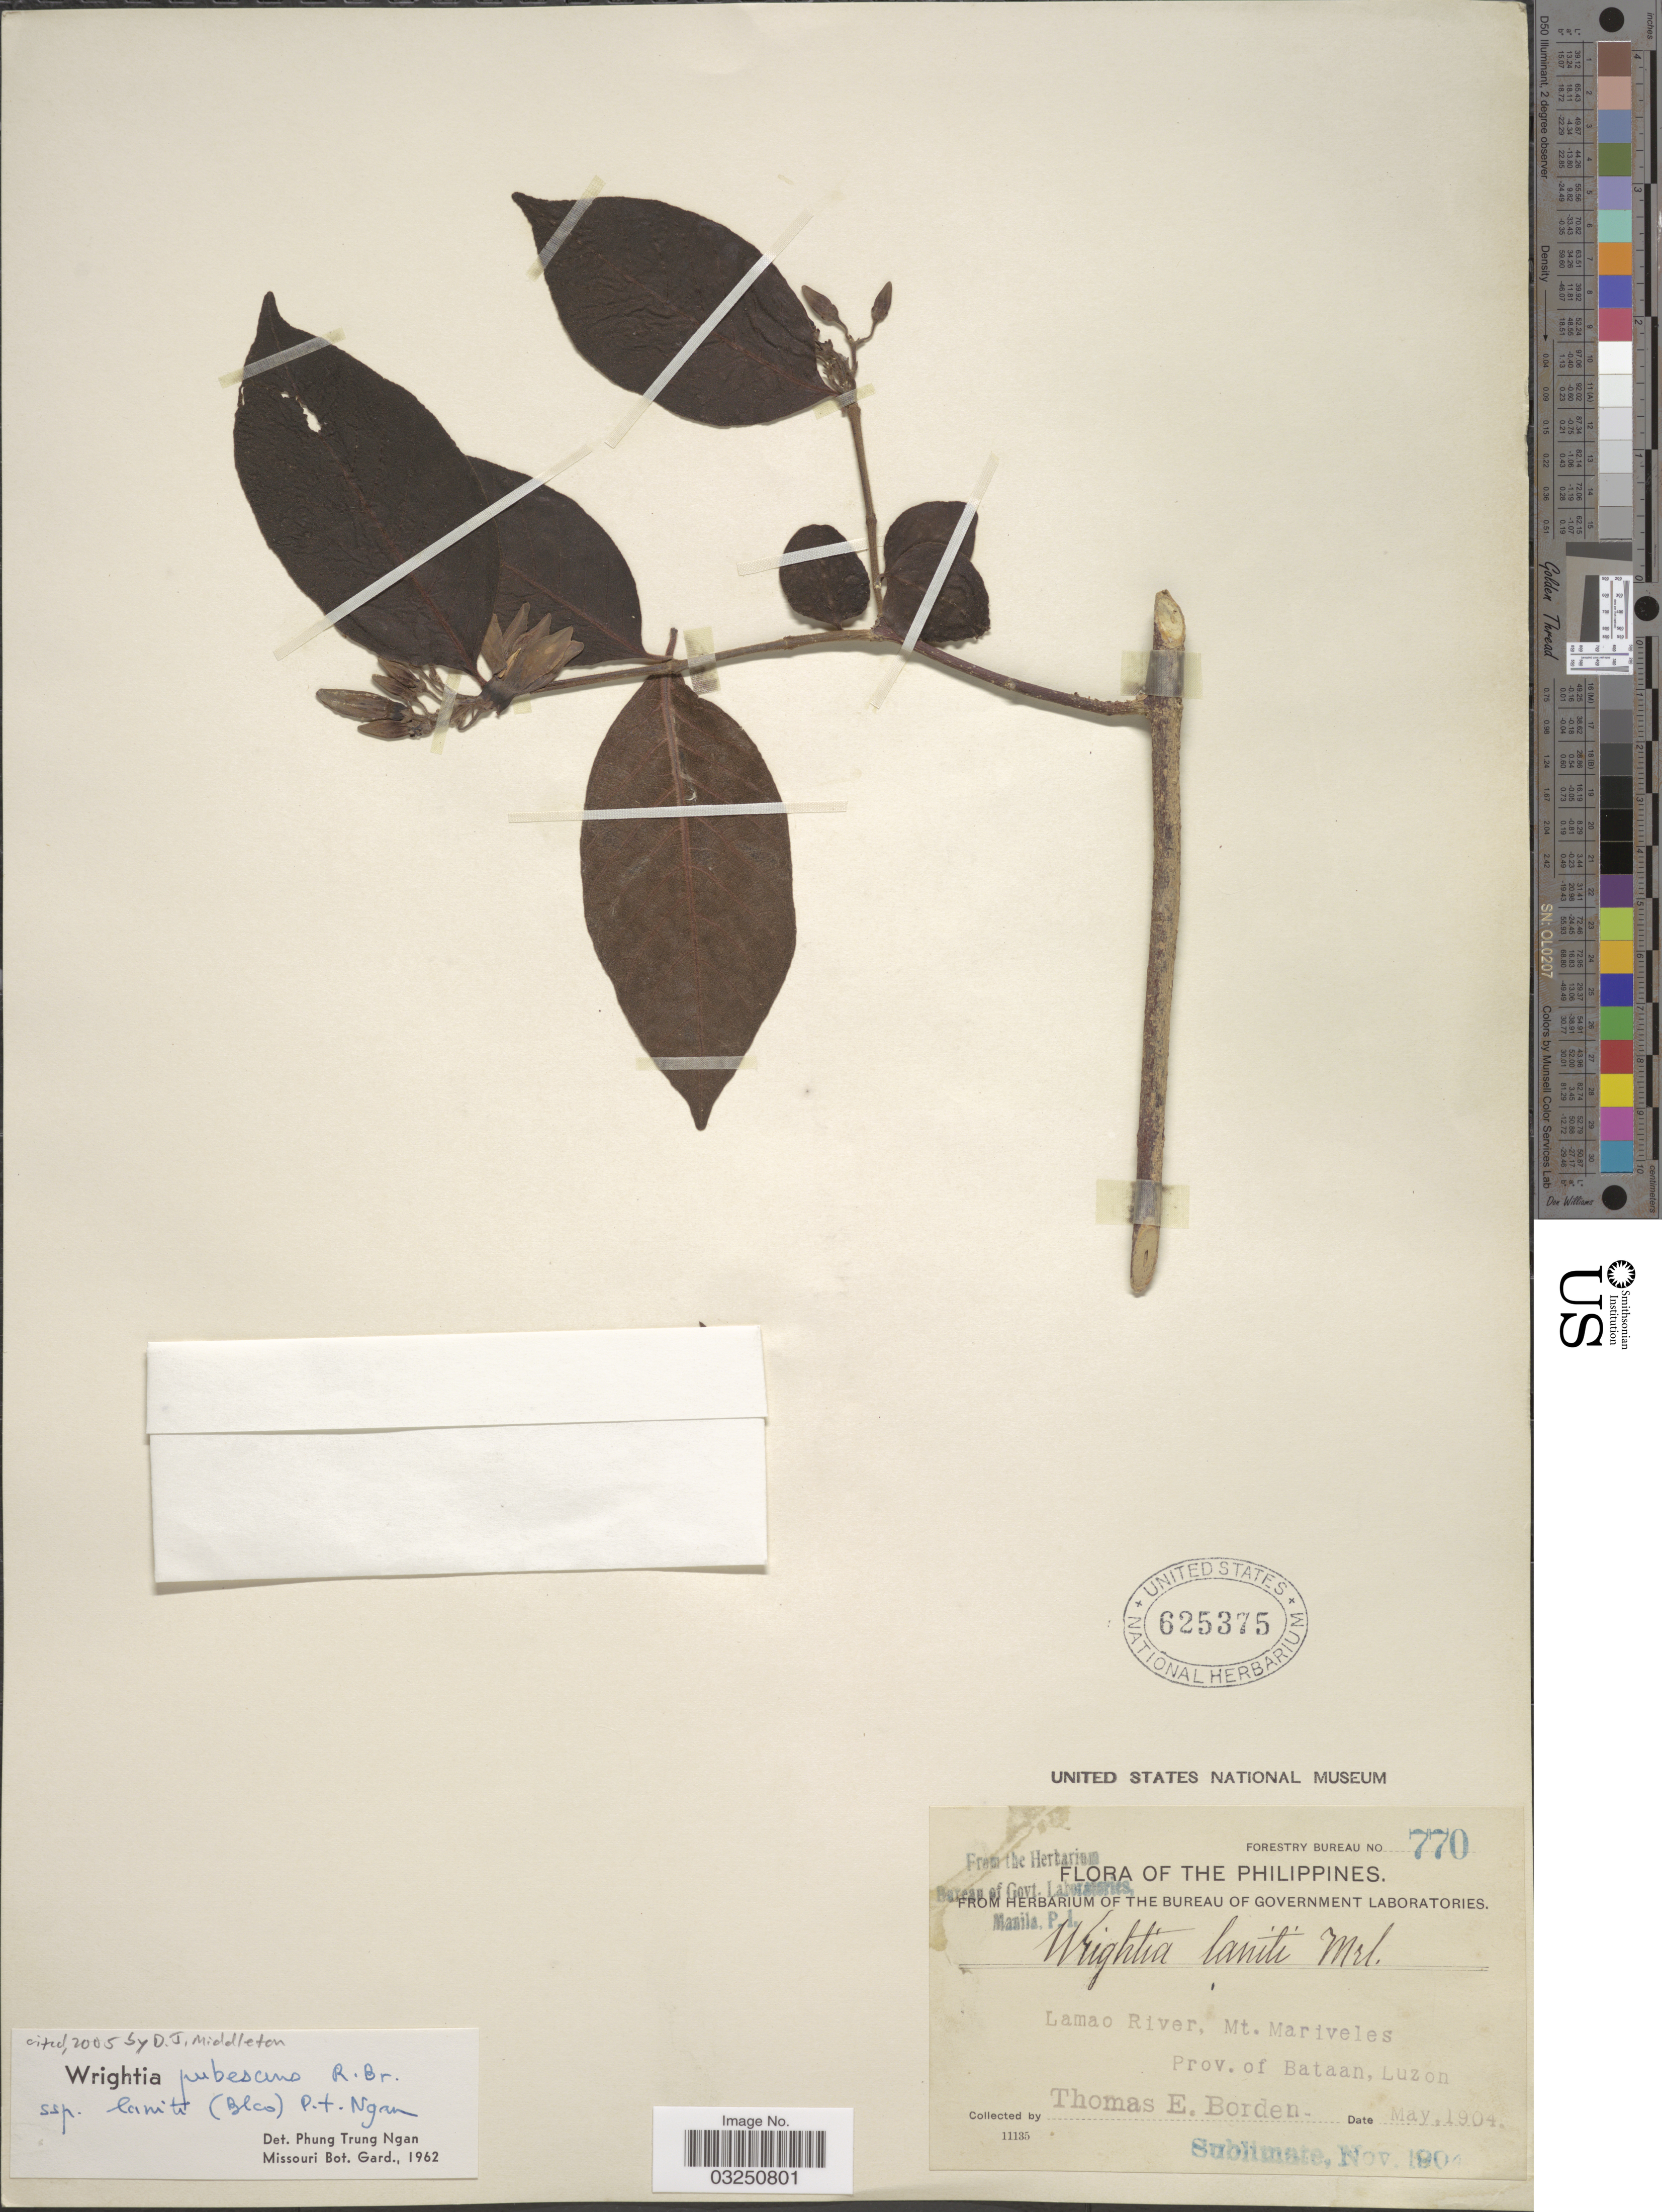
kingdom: Plantae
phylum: Tracheophyta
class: Magnoliopsida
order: Gentianales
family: Apocynaceae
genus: Wrightia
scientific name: Wrightia pubescens subsp. laniti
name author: (M. Blanco) Ngan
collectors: T. E. Borden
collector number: Forestry Bureau 770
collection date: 1904-05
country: Philippines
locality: Lamao River, Mt. Mariveles. Prov. of Bataan, Luzon.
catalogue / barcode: US 625375